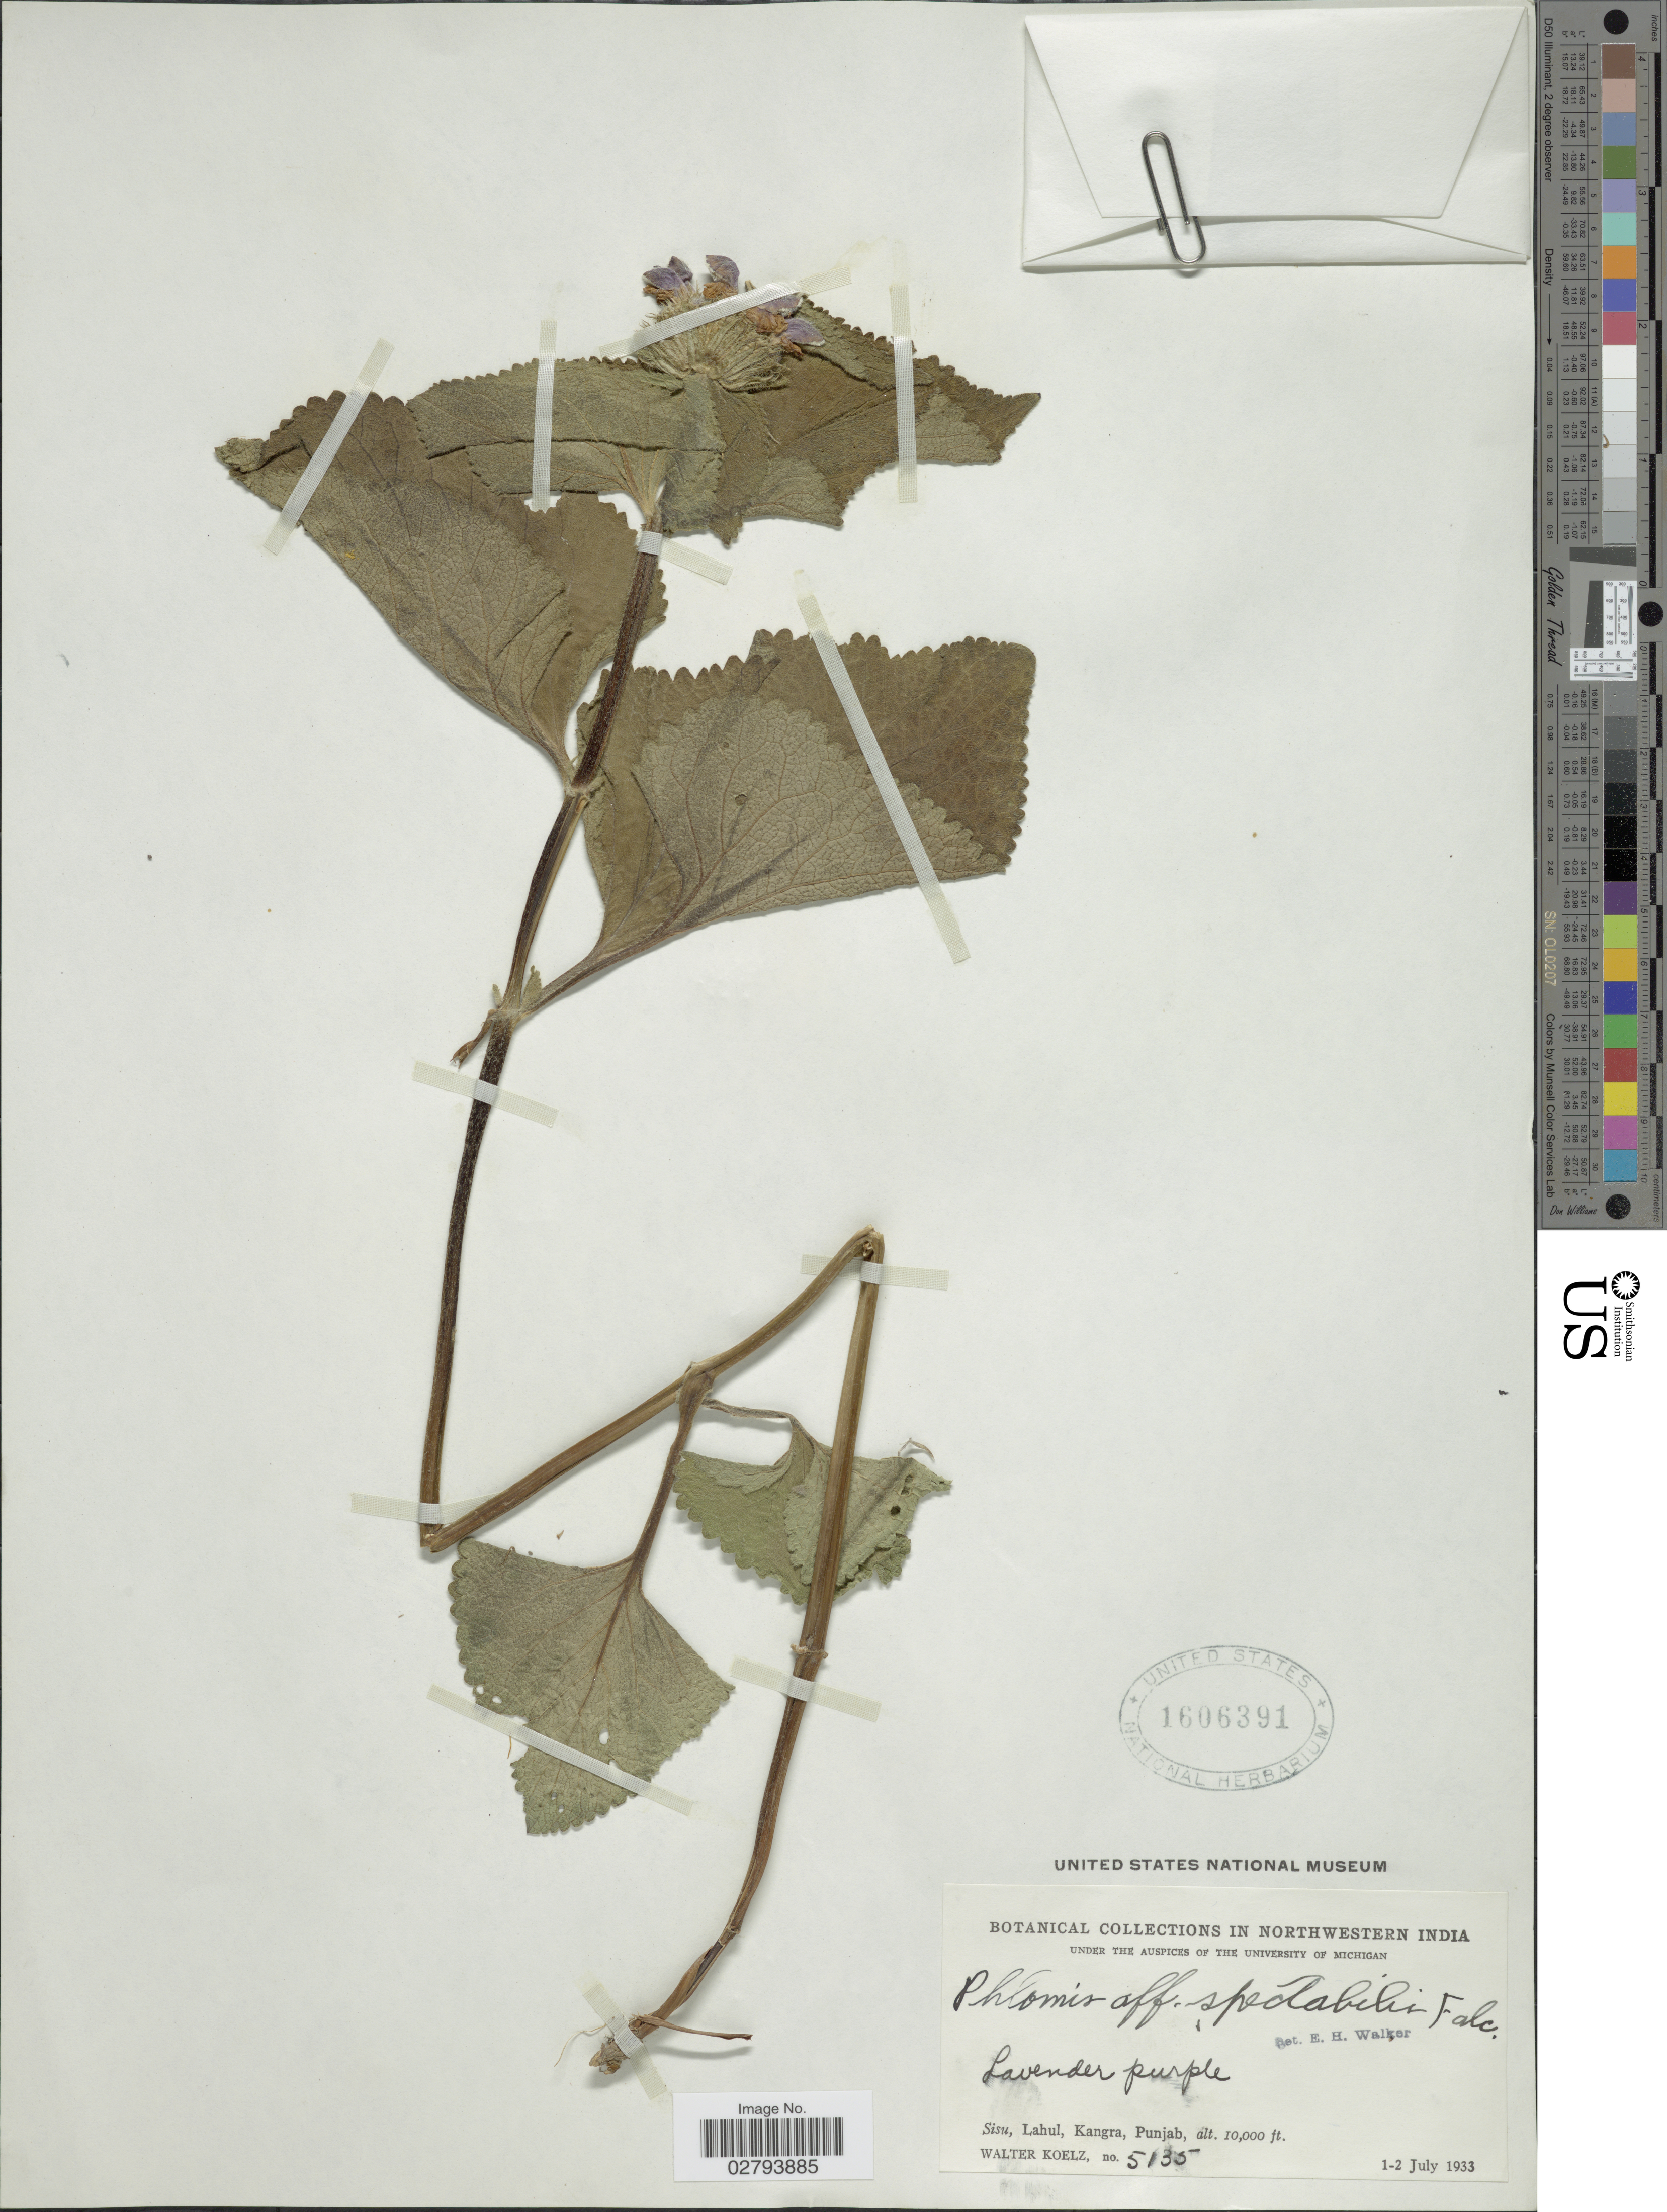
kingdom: Plantae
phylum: Tracheophyta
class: Magnoliopsida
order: Lamiales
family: Lamiaceae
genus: Phlomoides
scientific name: Phlomoides spectabilis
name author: (Falc. ex Benth.) Kamelin & Makhm.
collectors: W. N. Koelz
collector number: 5135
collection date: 1933-07-01/1933-07-02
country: India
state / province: Himachal Pradesh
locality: Northwestern India, Sisu, Lahul, Kangra, Punjab.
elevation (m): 3048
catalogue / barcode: US 1606391